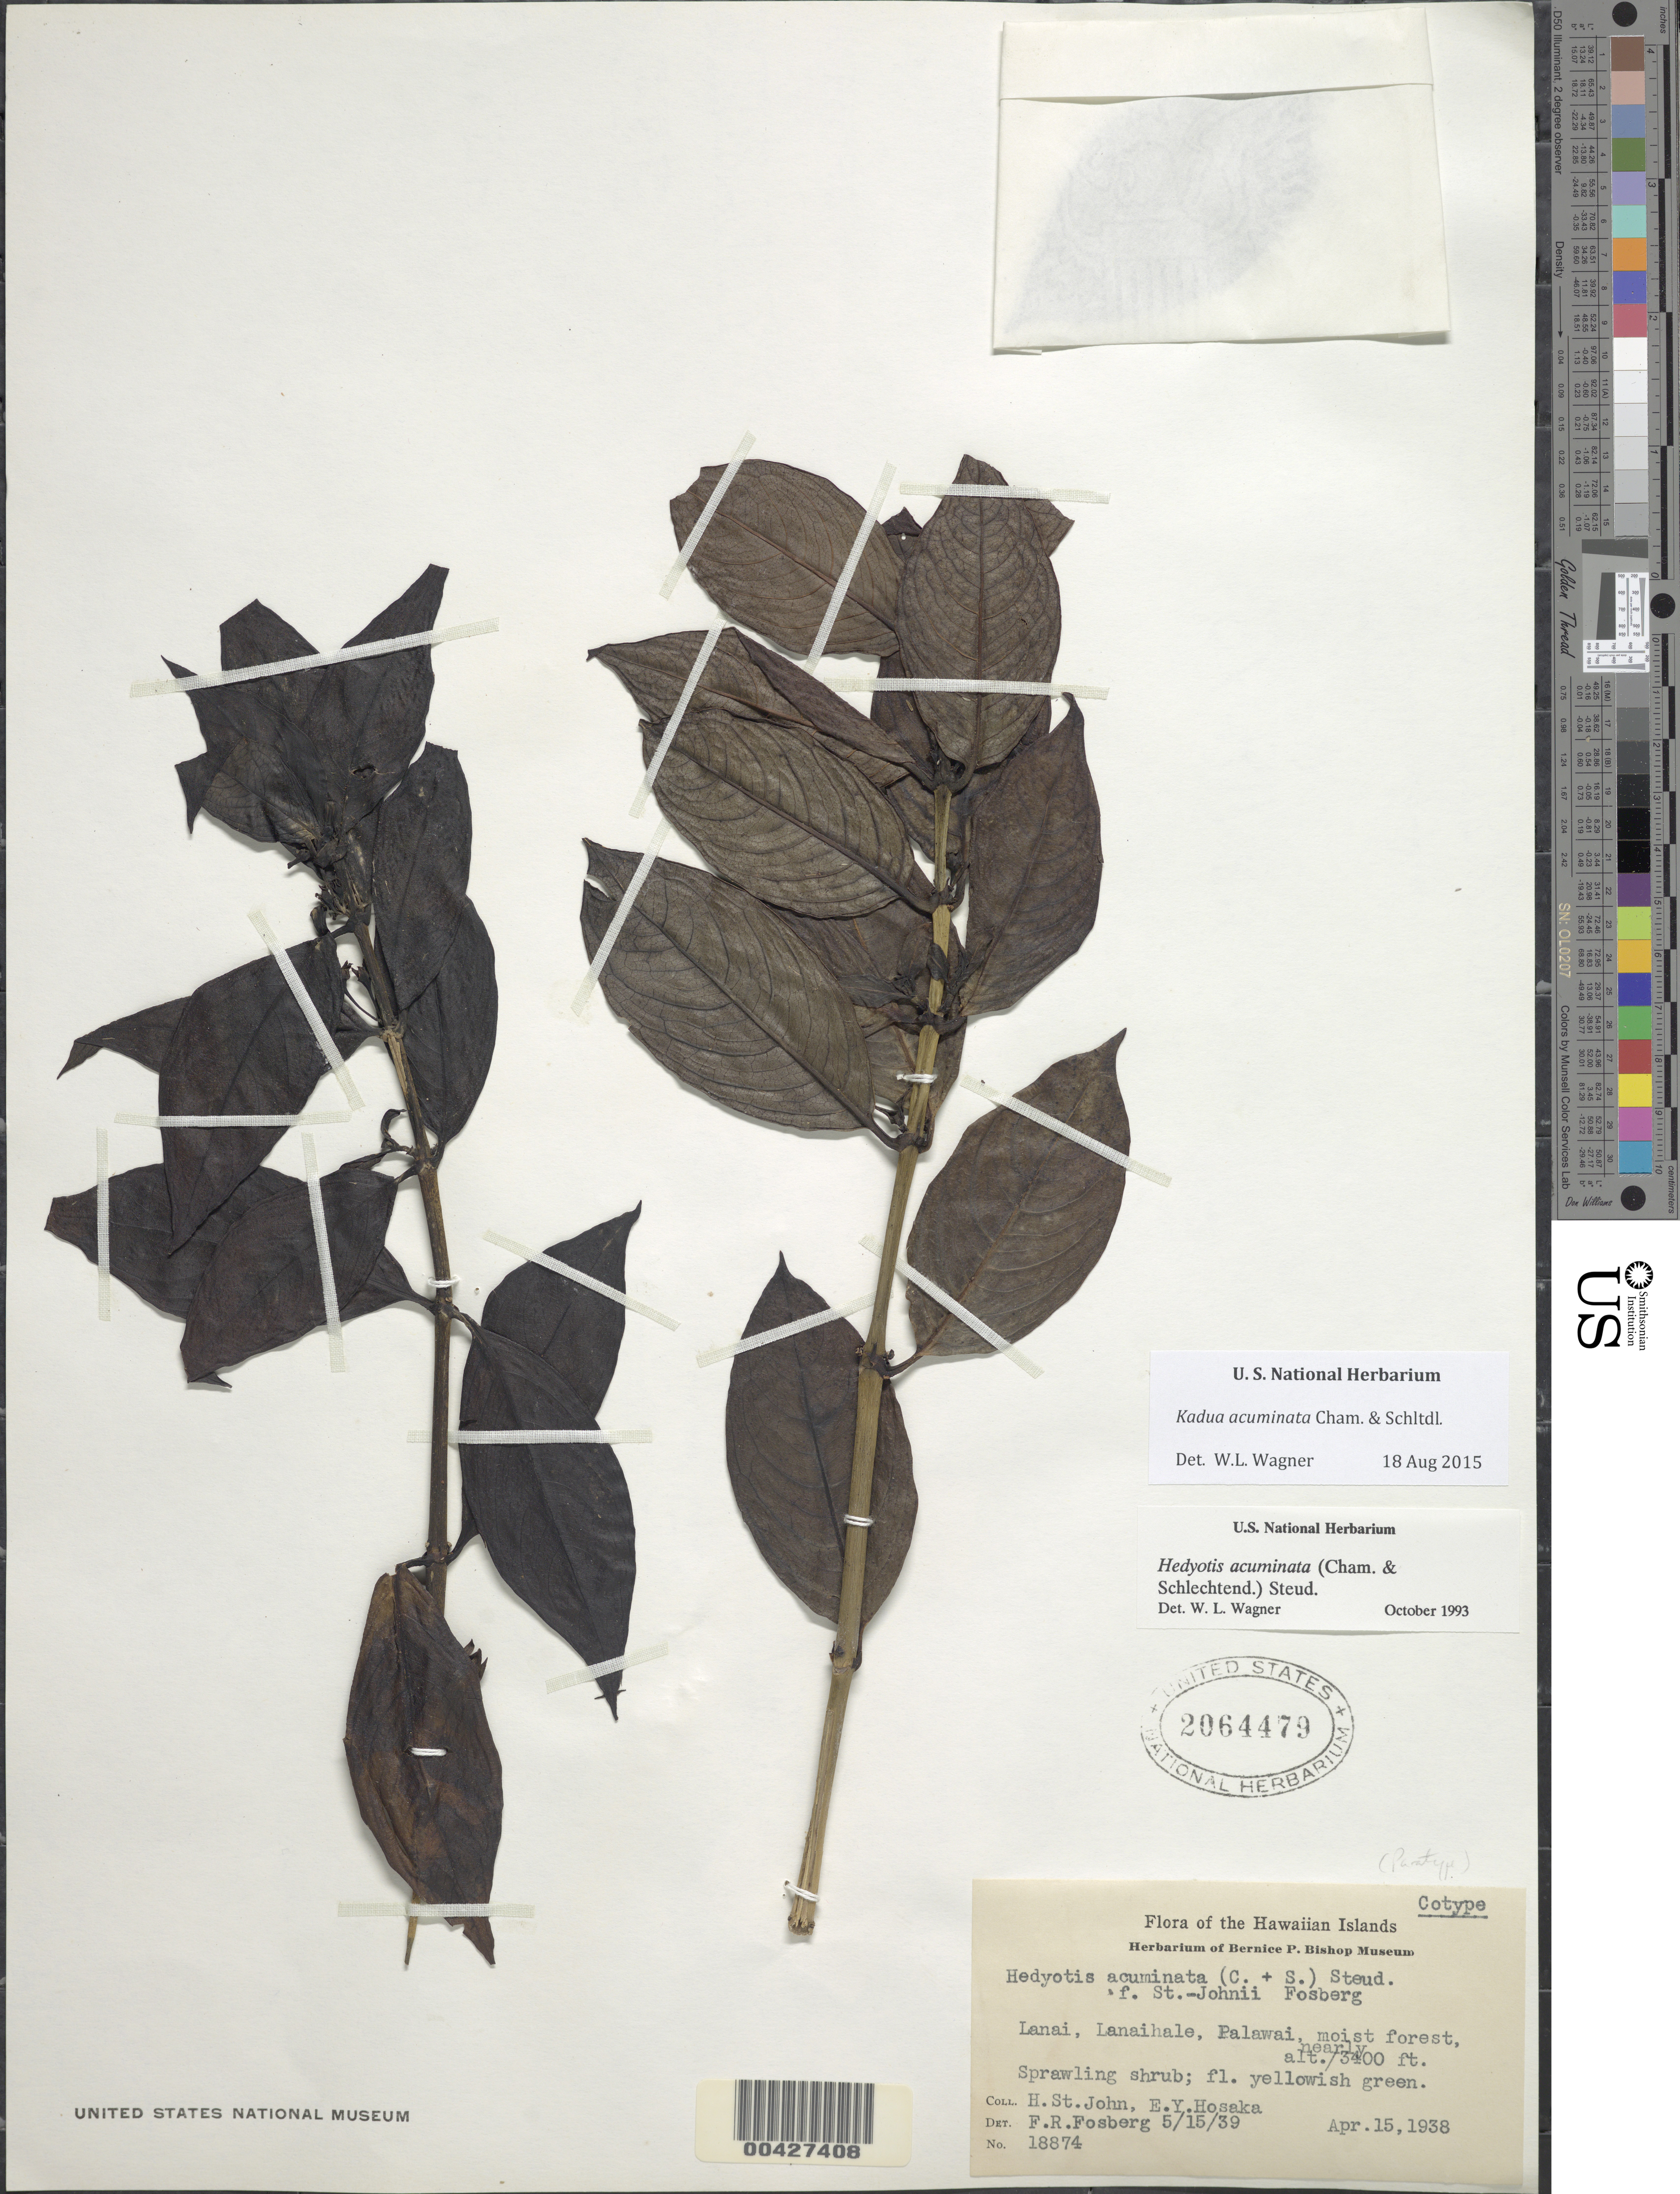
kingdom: Plantae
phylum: Tracheophyta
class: Magnoliopsida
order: Gentianales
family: Rubiaceae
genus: Kadua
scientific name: Kadua acuminata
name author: Cham. & Schltdl.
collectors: H. St. John & E. Y. Hosaka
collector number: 18874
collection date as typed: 15 Apr 1938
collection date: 1938-04-15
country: United States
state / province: Hawaii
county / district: Maui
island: Lana'i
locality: Lanaihale, Palawai.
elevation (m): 1036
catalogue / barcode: US 2064479